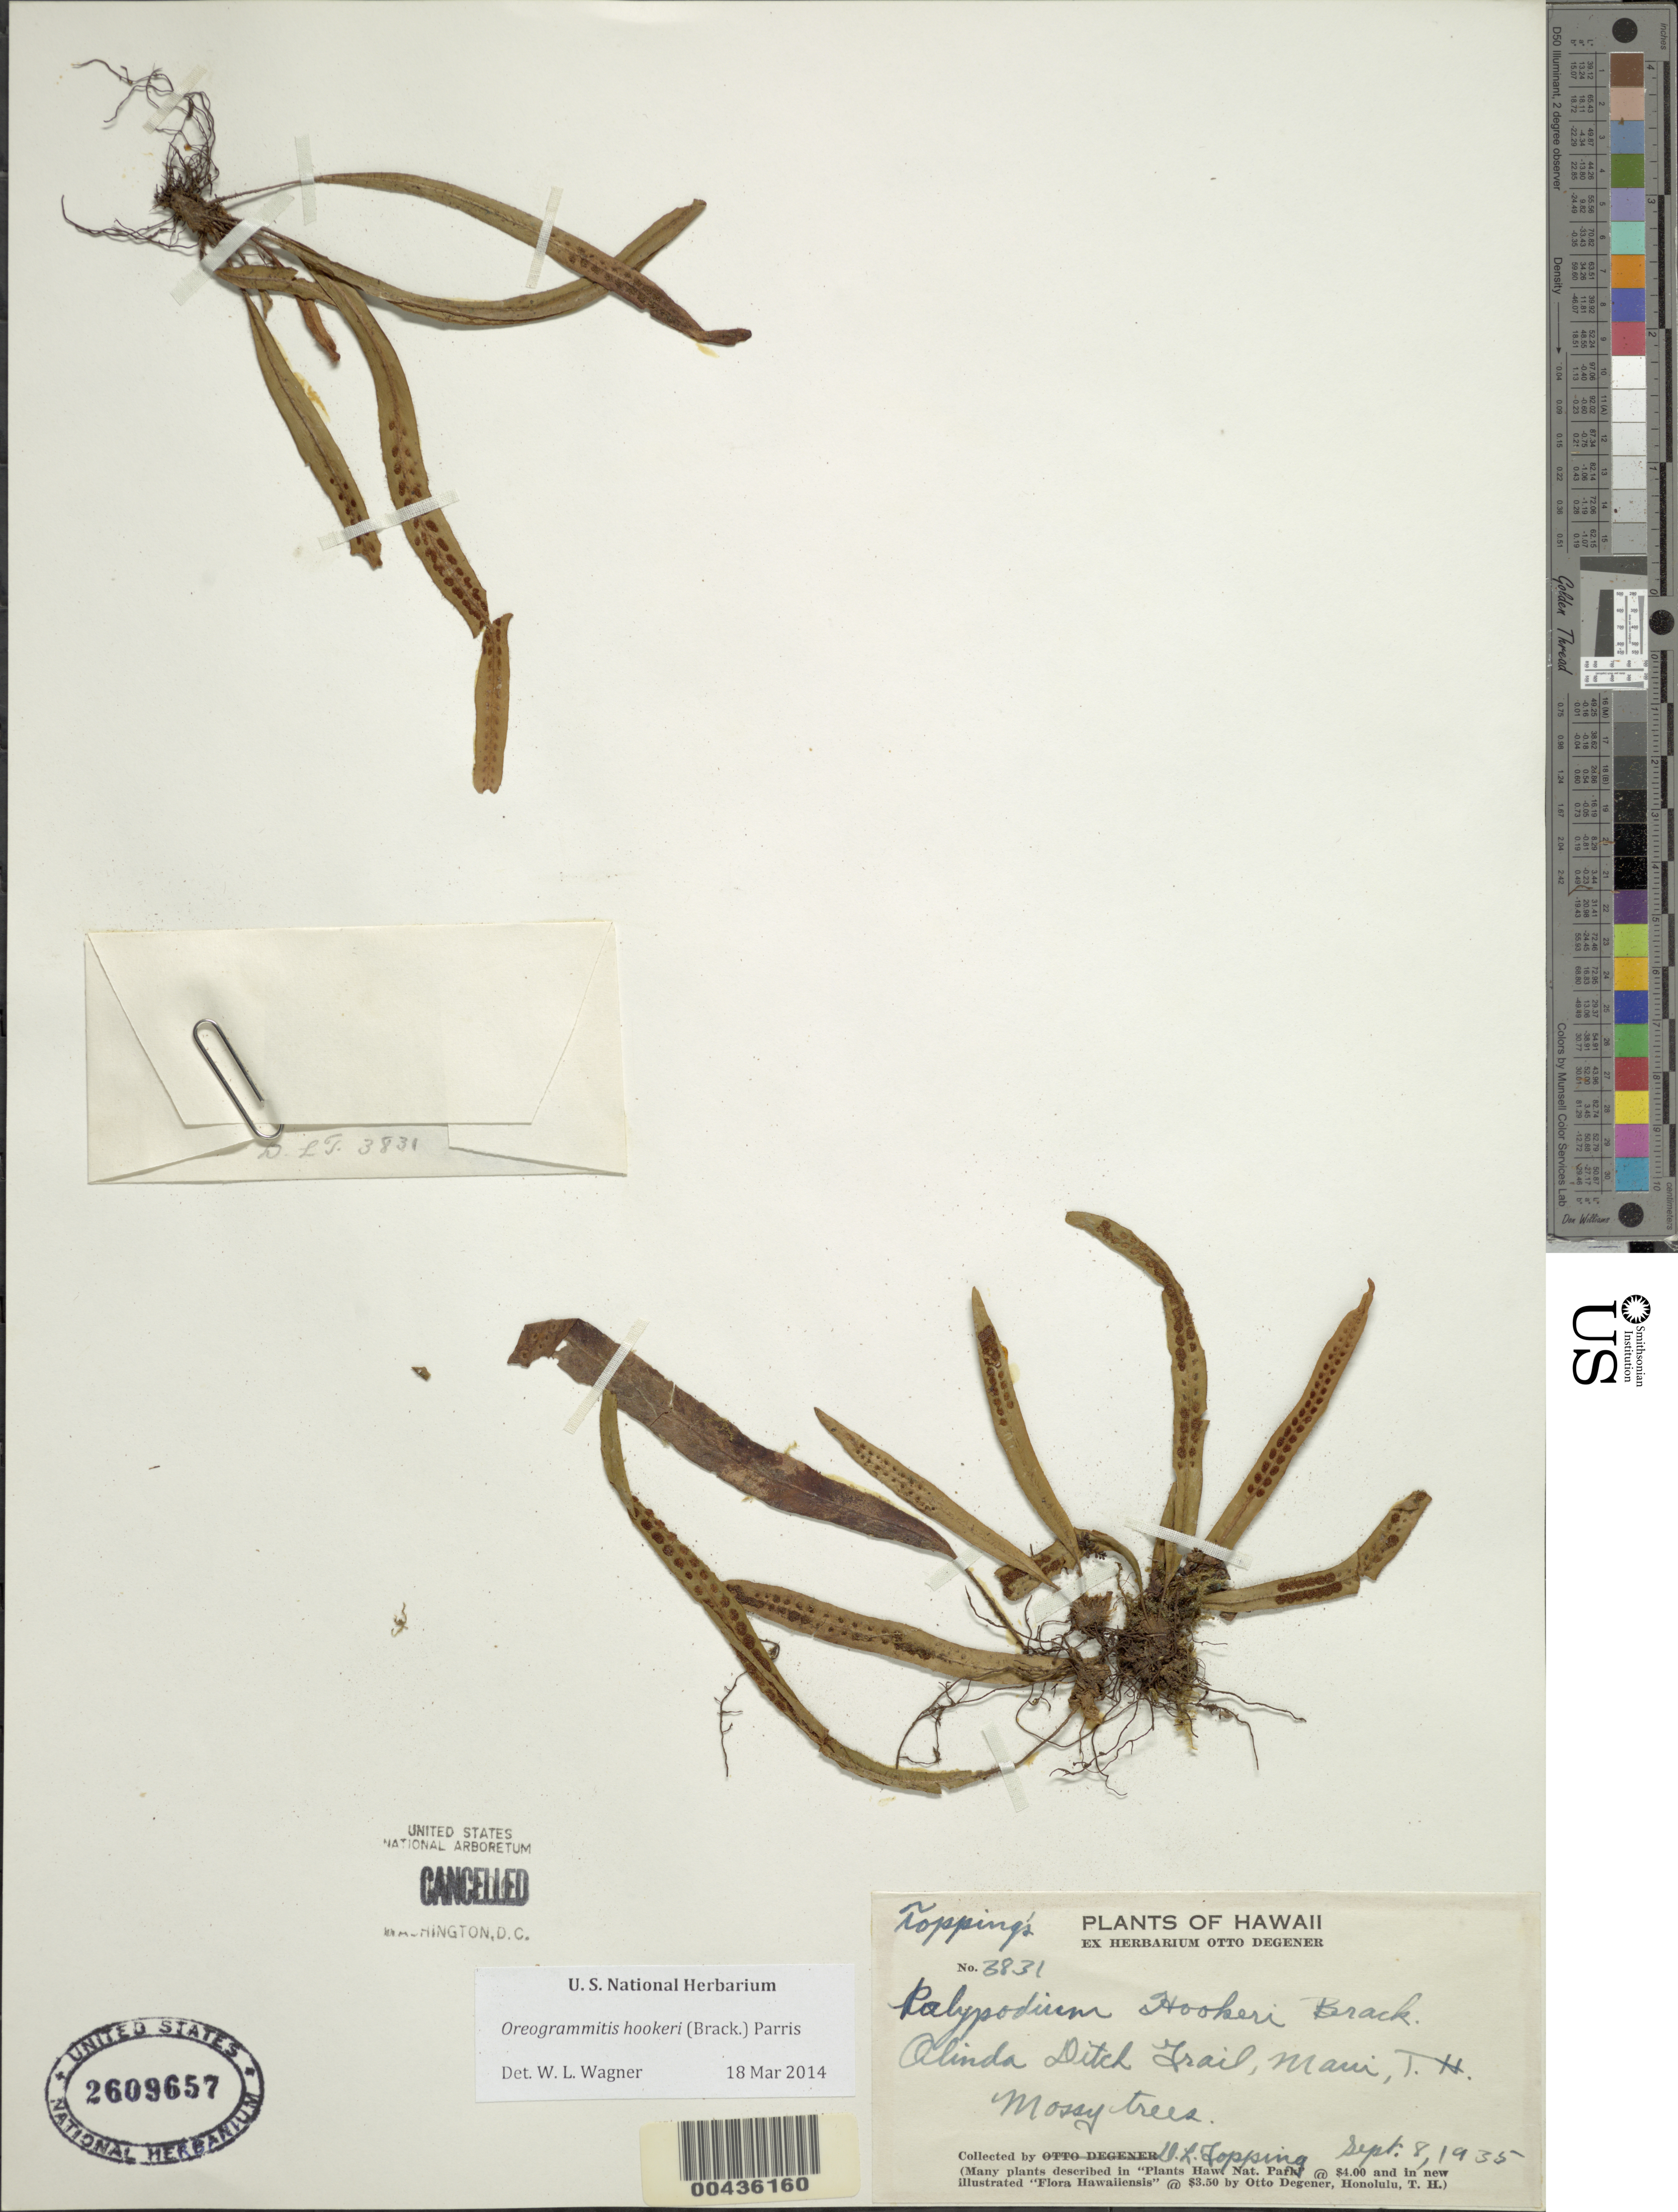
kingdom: Plantae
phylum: Tracheophyta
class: Polypodiopsida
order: Polypodiales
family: Polypodiaceae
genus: Oreogrammitis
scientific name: Oreogrammitis hookeri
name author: (Brack.) Parris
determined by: Wagner, W. L., (BOT), Smithsonian Institution - National Museum of Natural History (UNITED STATES)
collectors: D. L. Topping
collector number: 3831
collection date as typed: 8 Sep 1935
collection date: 1935-09-08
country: United States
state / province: Hawaii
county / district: Maui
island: Maui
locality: Olinda Ditch Trail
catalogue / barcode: US 2609657